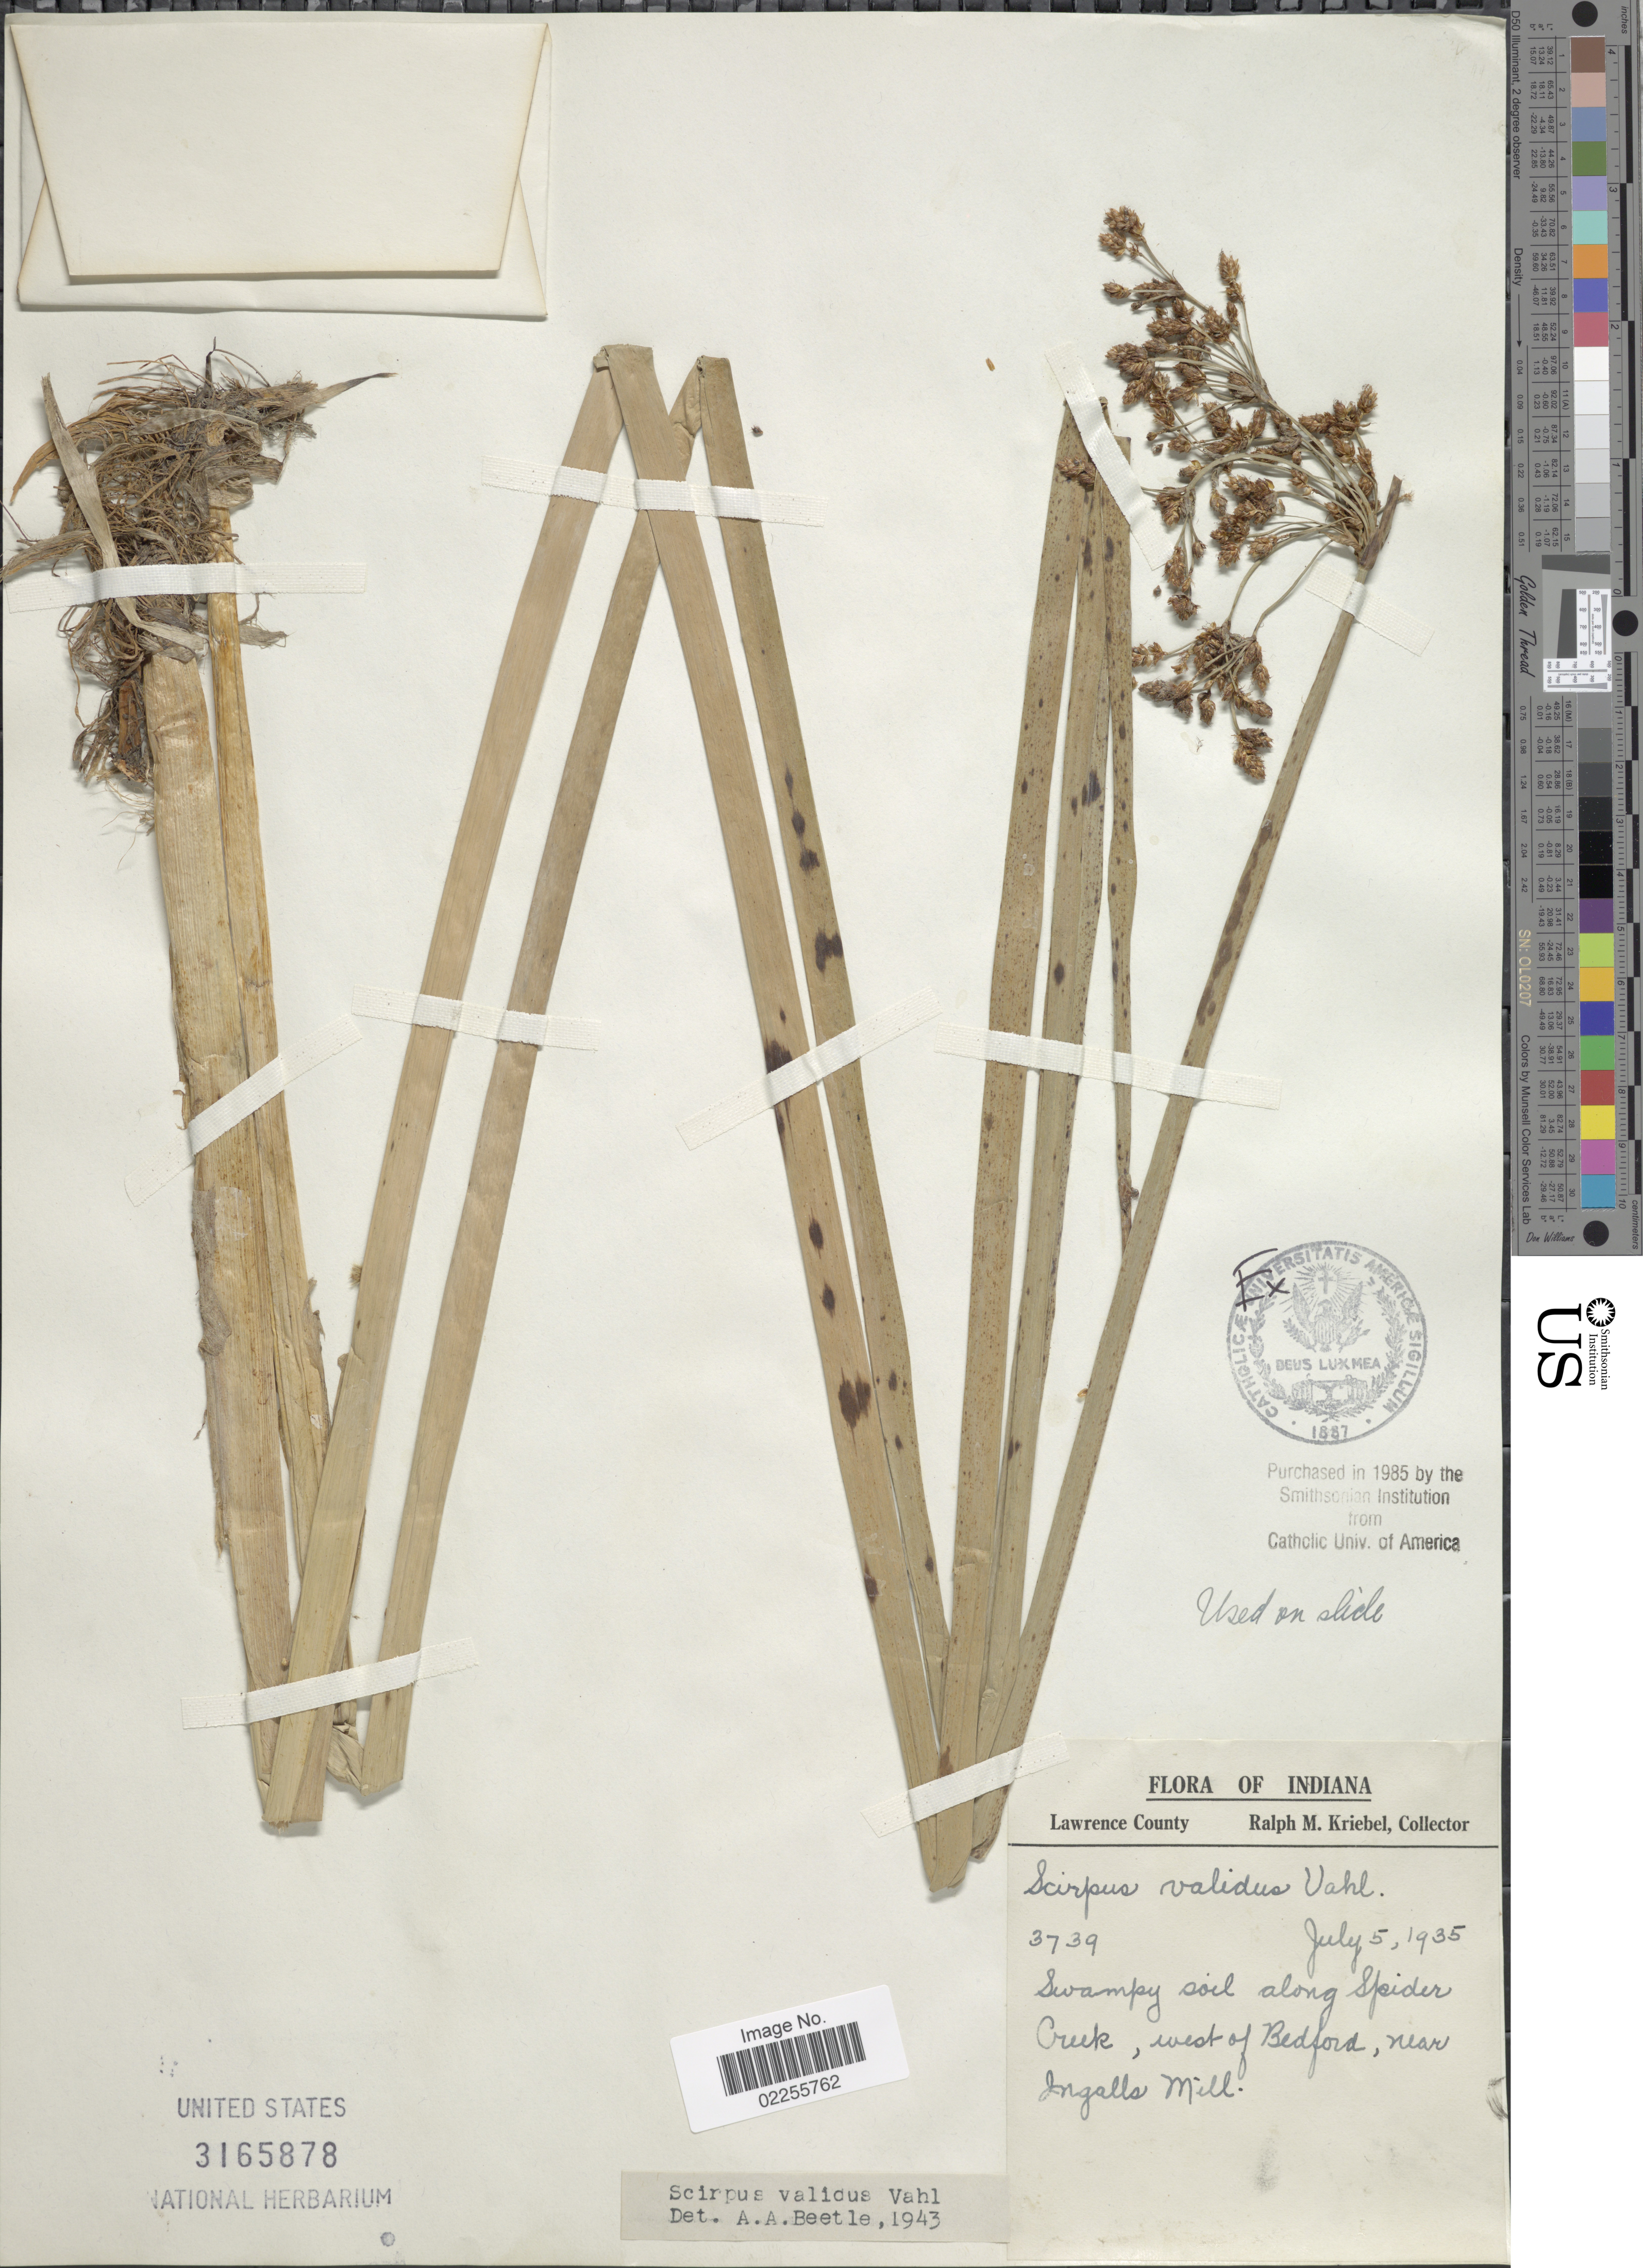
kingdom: Plantae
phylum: Tracheophyta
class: Liliopsida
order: Poales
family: Cyperaceae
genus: Schoenoplectus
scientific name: Schoenoplectus tabernaemontani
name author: (C.C. Gmel.) Palla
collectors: R. M. Kriebel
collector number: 3739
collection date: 1935-07-05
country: United States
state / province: Indiana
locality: Lawrence County, swampy soil along Spider Creek, west of Bedford, near Ingalls Mill.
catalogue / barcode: US 3165878